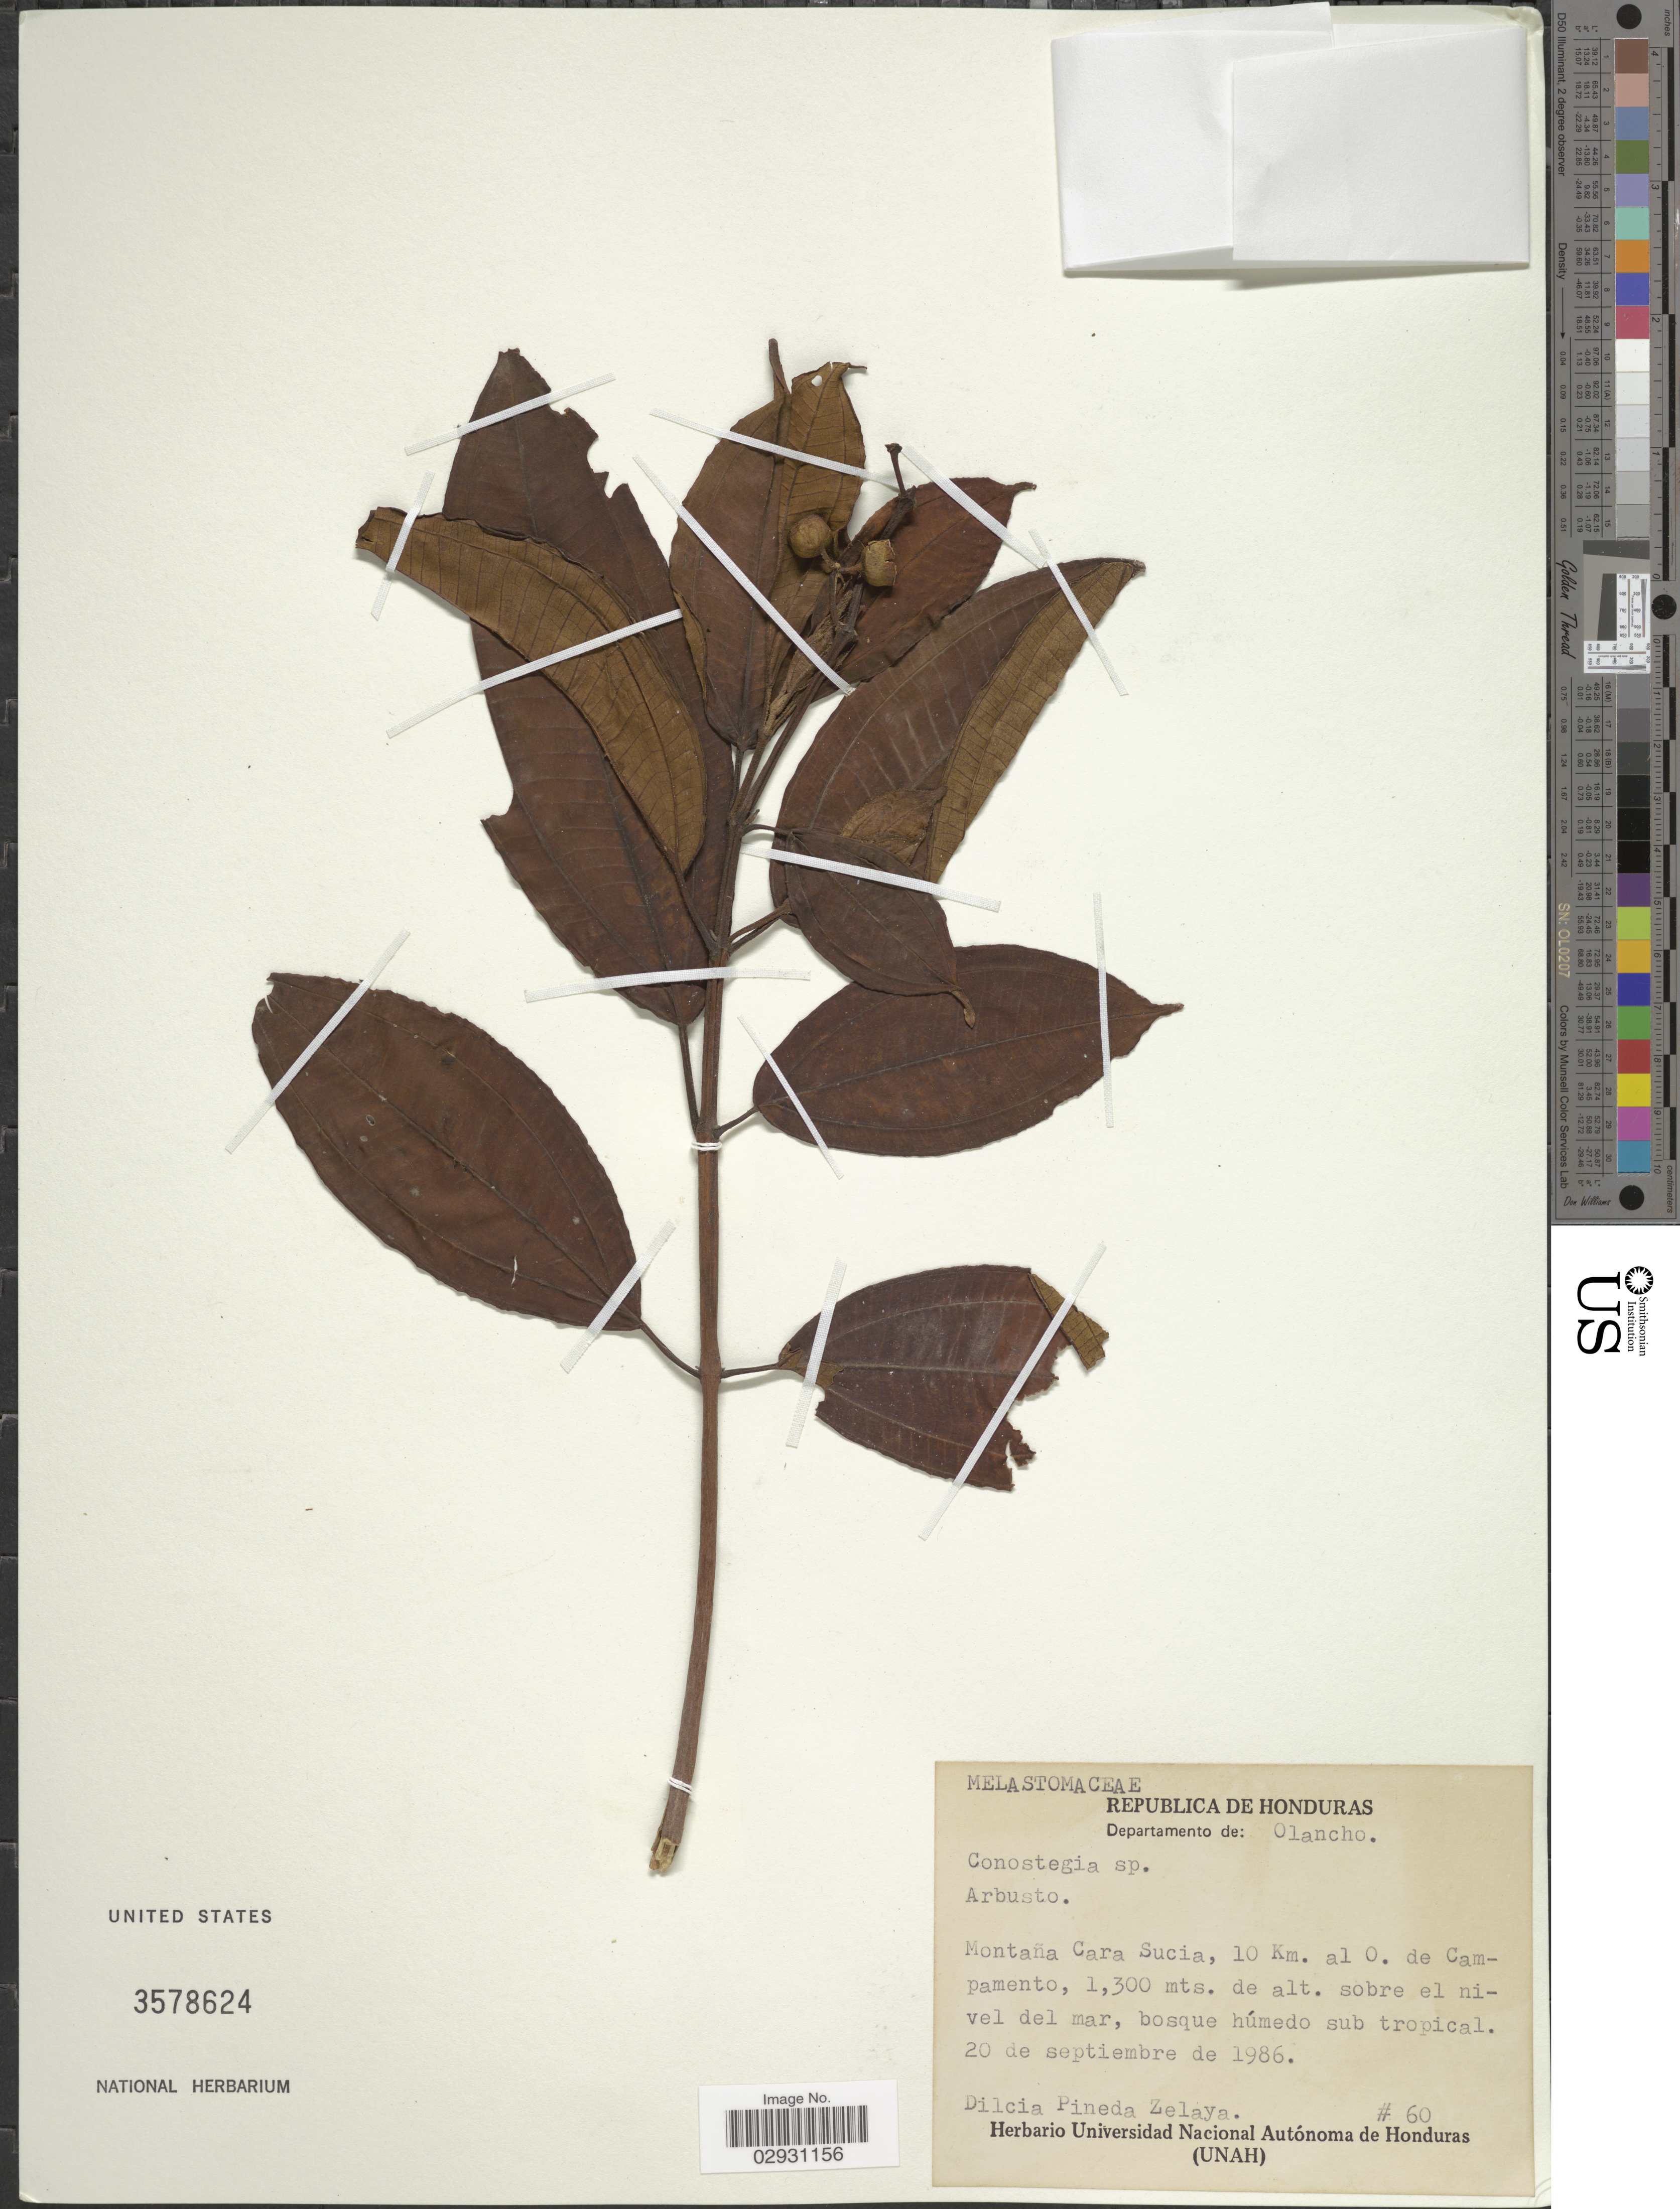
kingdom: Plantae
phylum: Tracheophyta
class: Magnoliopsida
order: Myrtales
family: Melastomataceae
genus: Conostegia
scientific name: Conostegia sp.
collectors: D. Zelaya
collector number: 60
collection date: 1986-09-20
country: Honduras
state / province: Olancho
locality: Departamento de: Olancho. Montaña Cara Sucia, 10 Km. al O. de Campamento.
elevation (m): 1300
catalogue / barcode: US 3578624